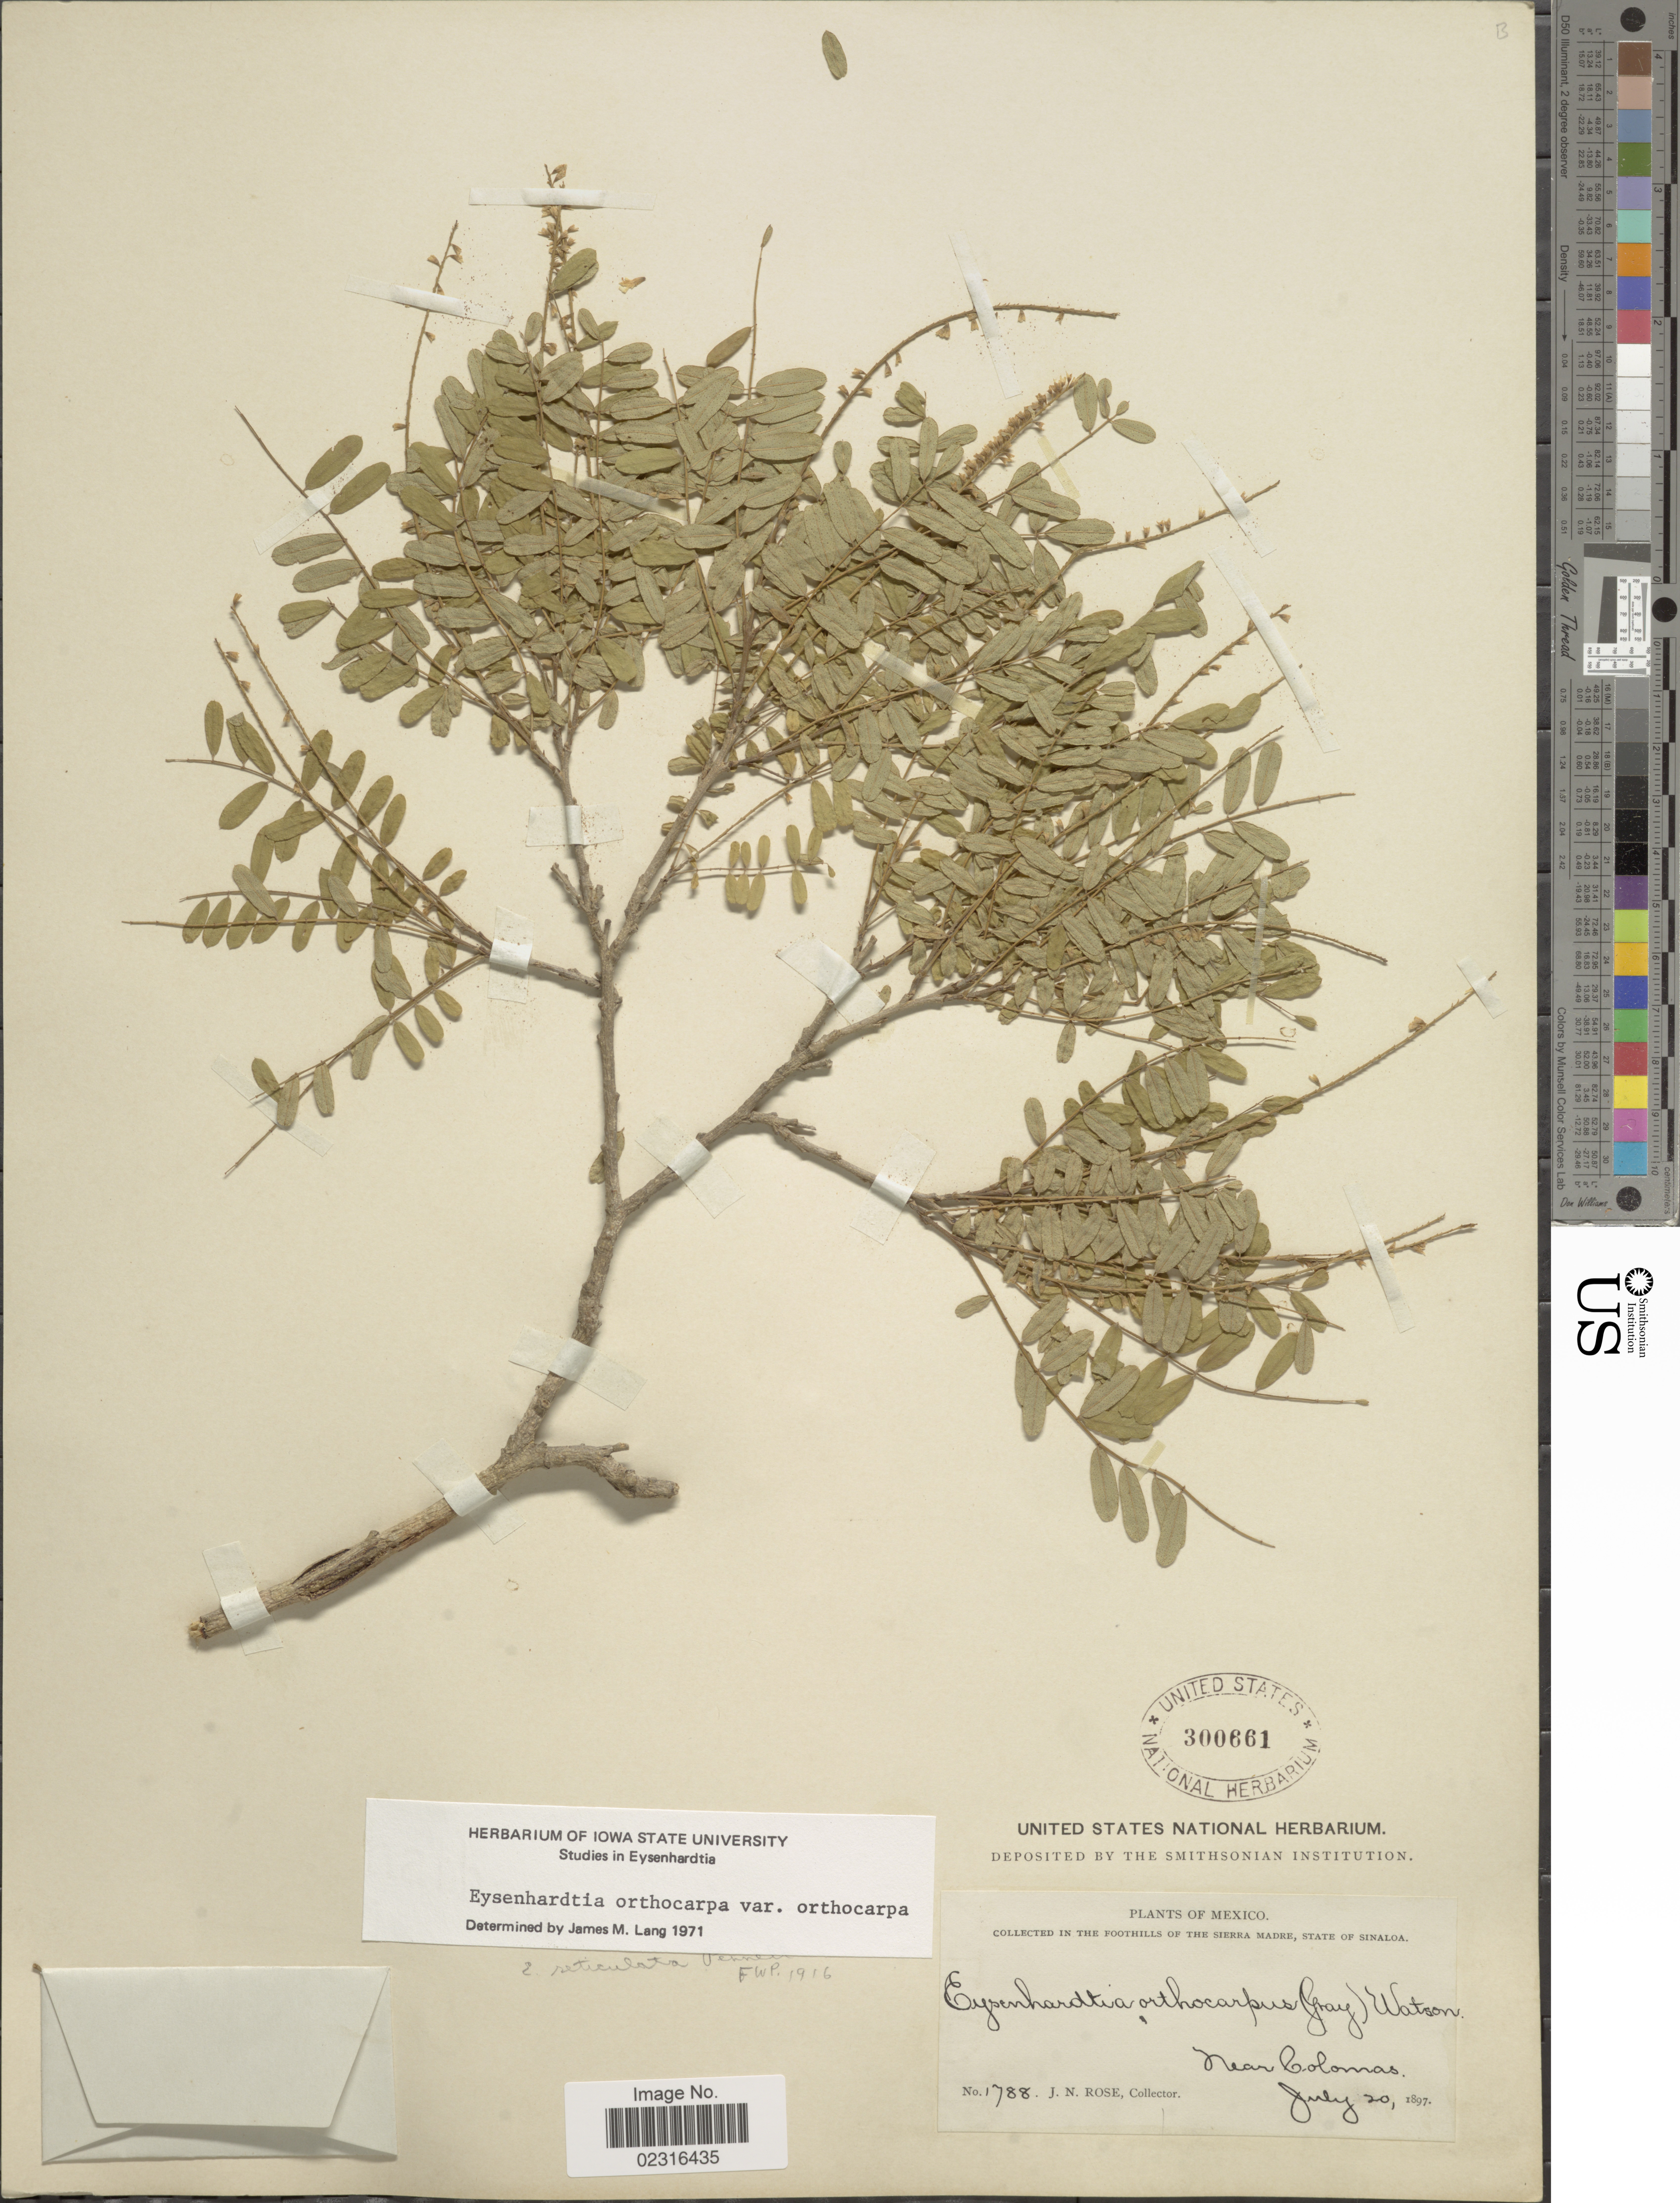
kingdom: Plantae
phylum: Tracheophyta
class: Magnoliopsida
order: Fabales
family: Fabaceae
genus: Eysenhardtia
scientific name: Eysenhardtia orthocarpa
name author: (A. Gray) S. Watson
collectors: J. N. Rose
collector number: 1788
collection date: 1897-07-20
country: Mexico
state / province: Sinaloa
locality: In the foothills of the Sierra Madre, near Colonas.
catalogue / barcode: US 300661